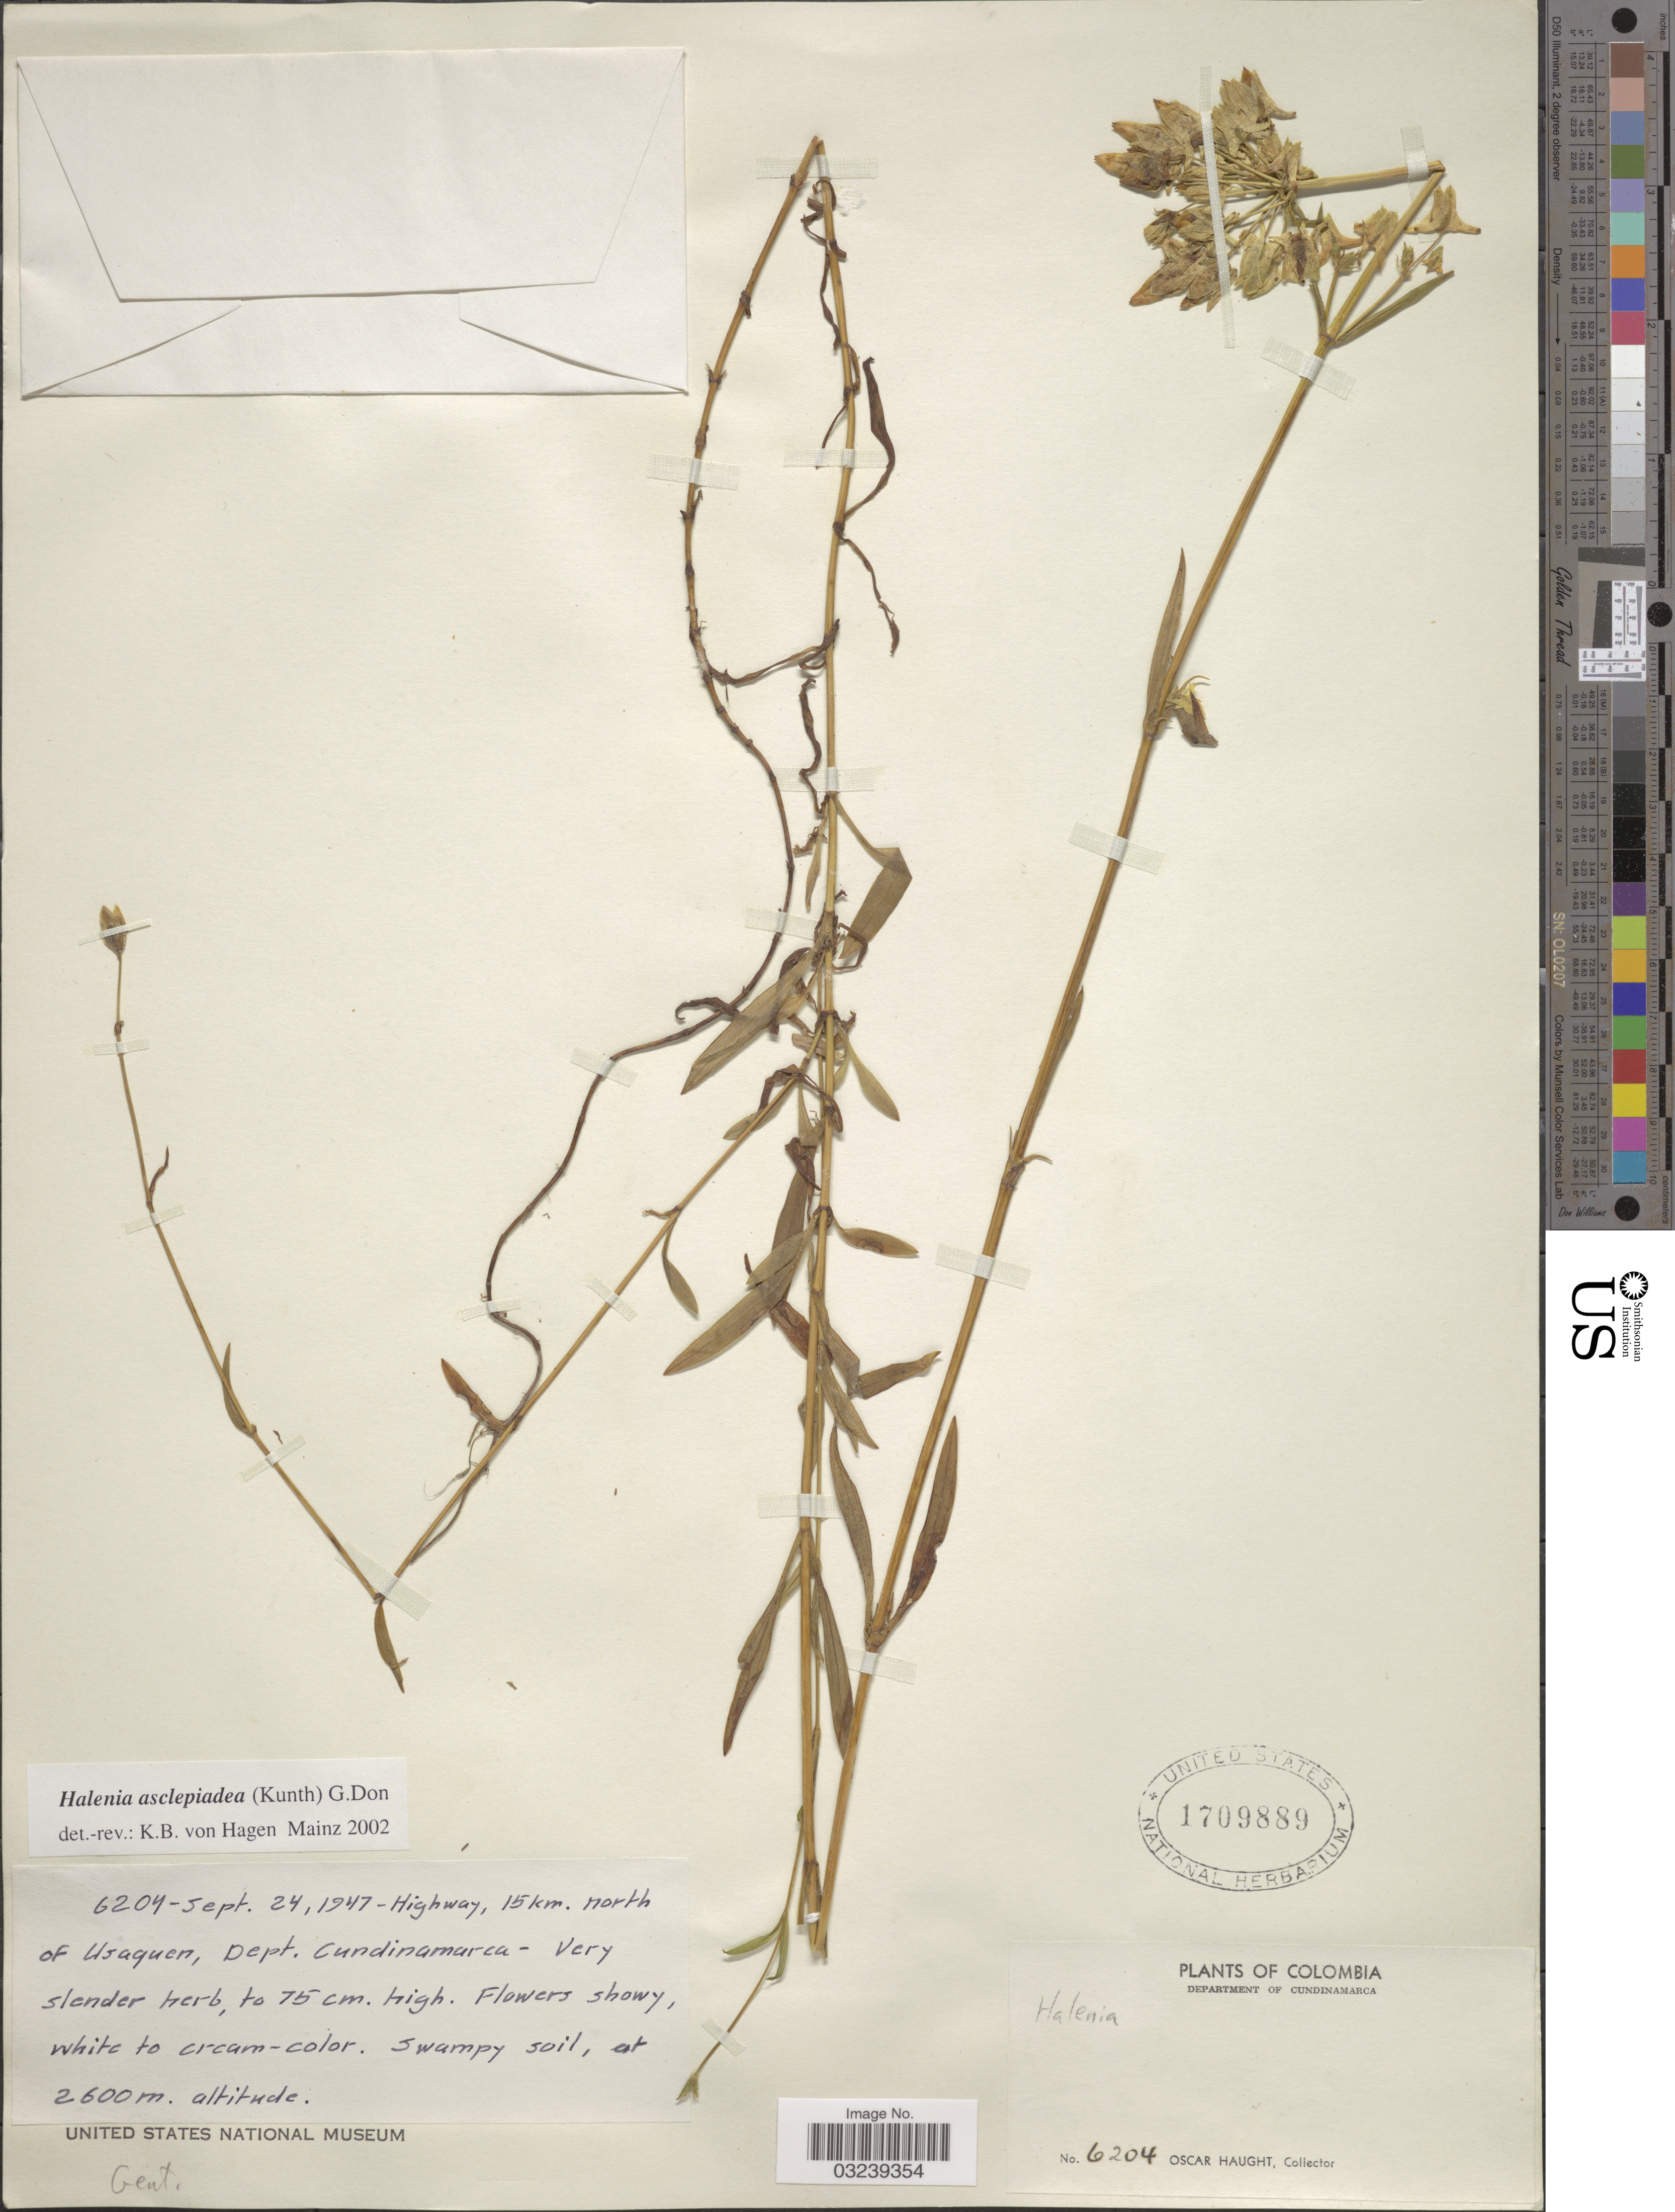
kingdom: Plantae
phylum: Tracheophyta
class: Magnoliopsida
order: Gentianales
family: Gentianaceae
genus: Halenia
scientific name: Halenia asclepiadea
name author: (Kunth) G. Don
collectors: O. L. Haught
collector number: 6204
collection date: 1947-09-24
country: Colombia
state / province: Cundinamarca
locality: Highway, 15 km. north of Usaquen, Dept. Cundinamarca.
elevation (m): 2600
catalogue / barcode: US 1709889